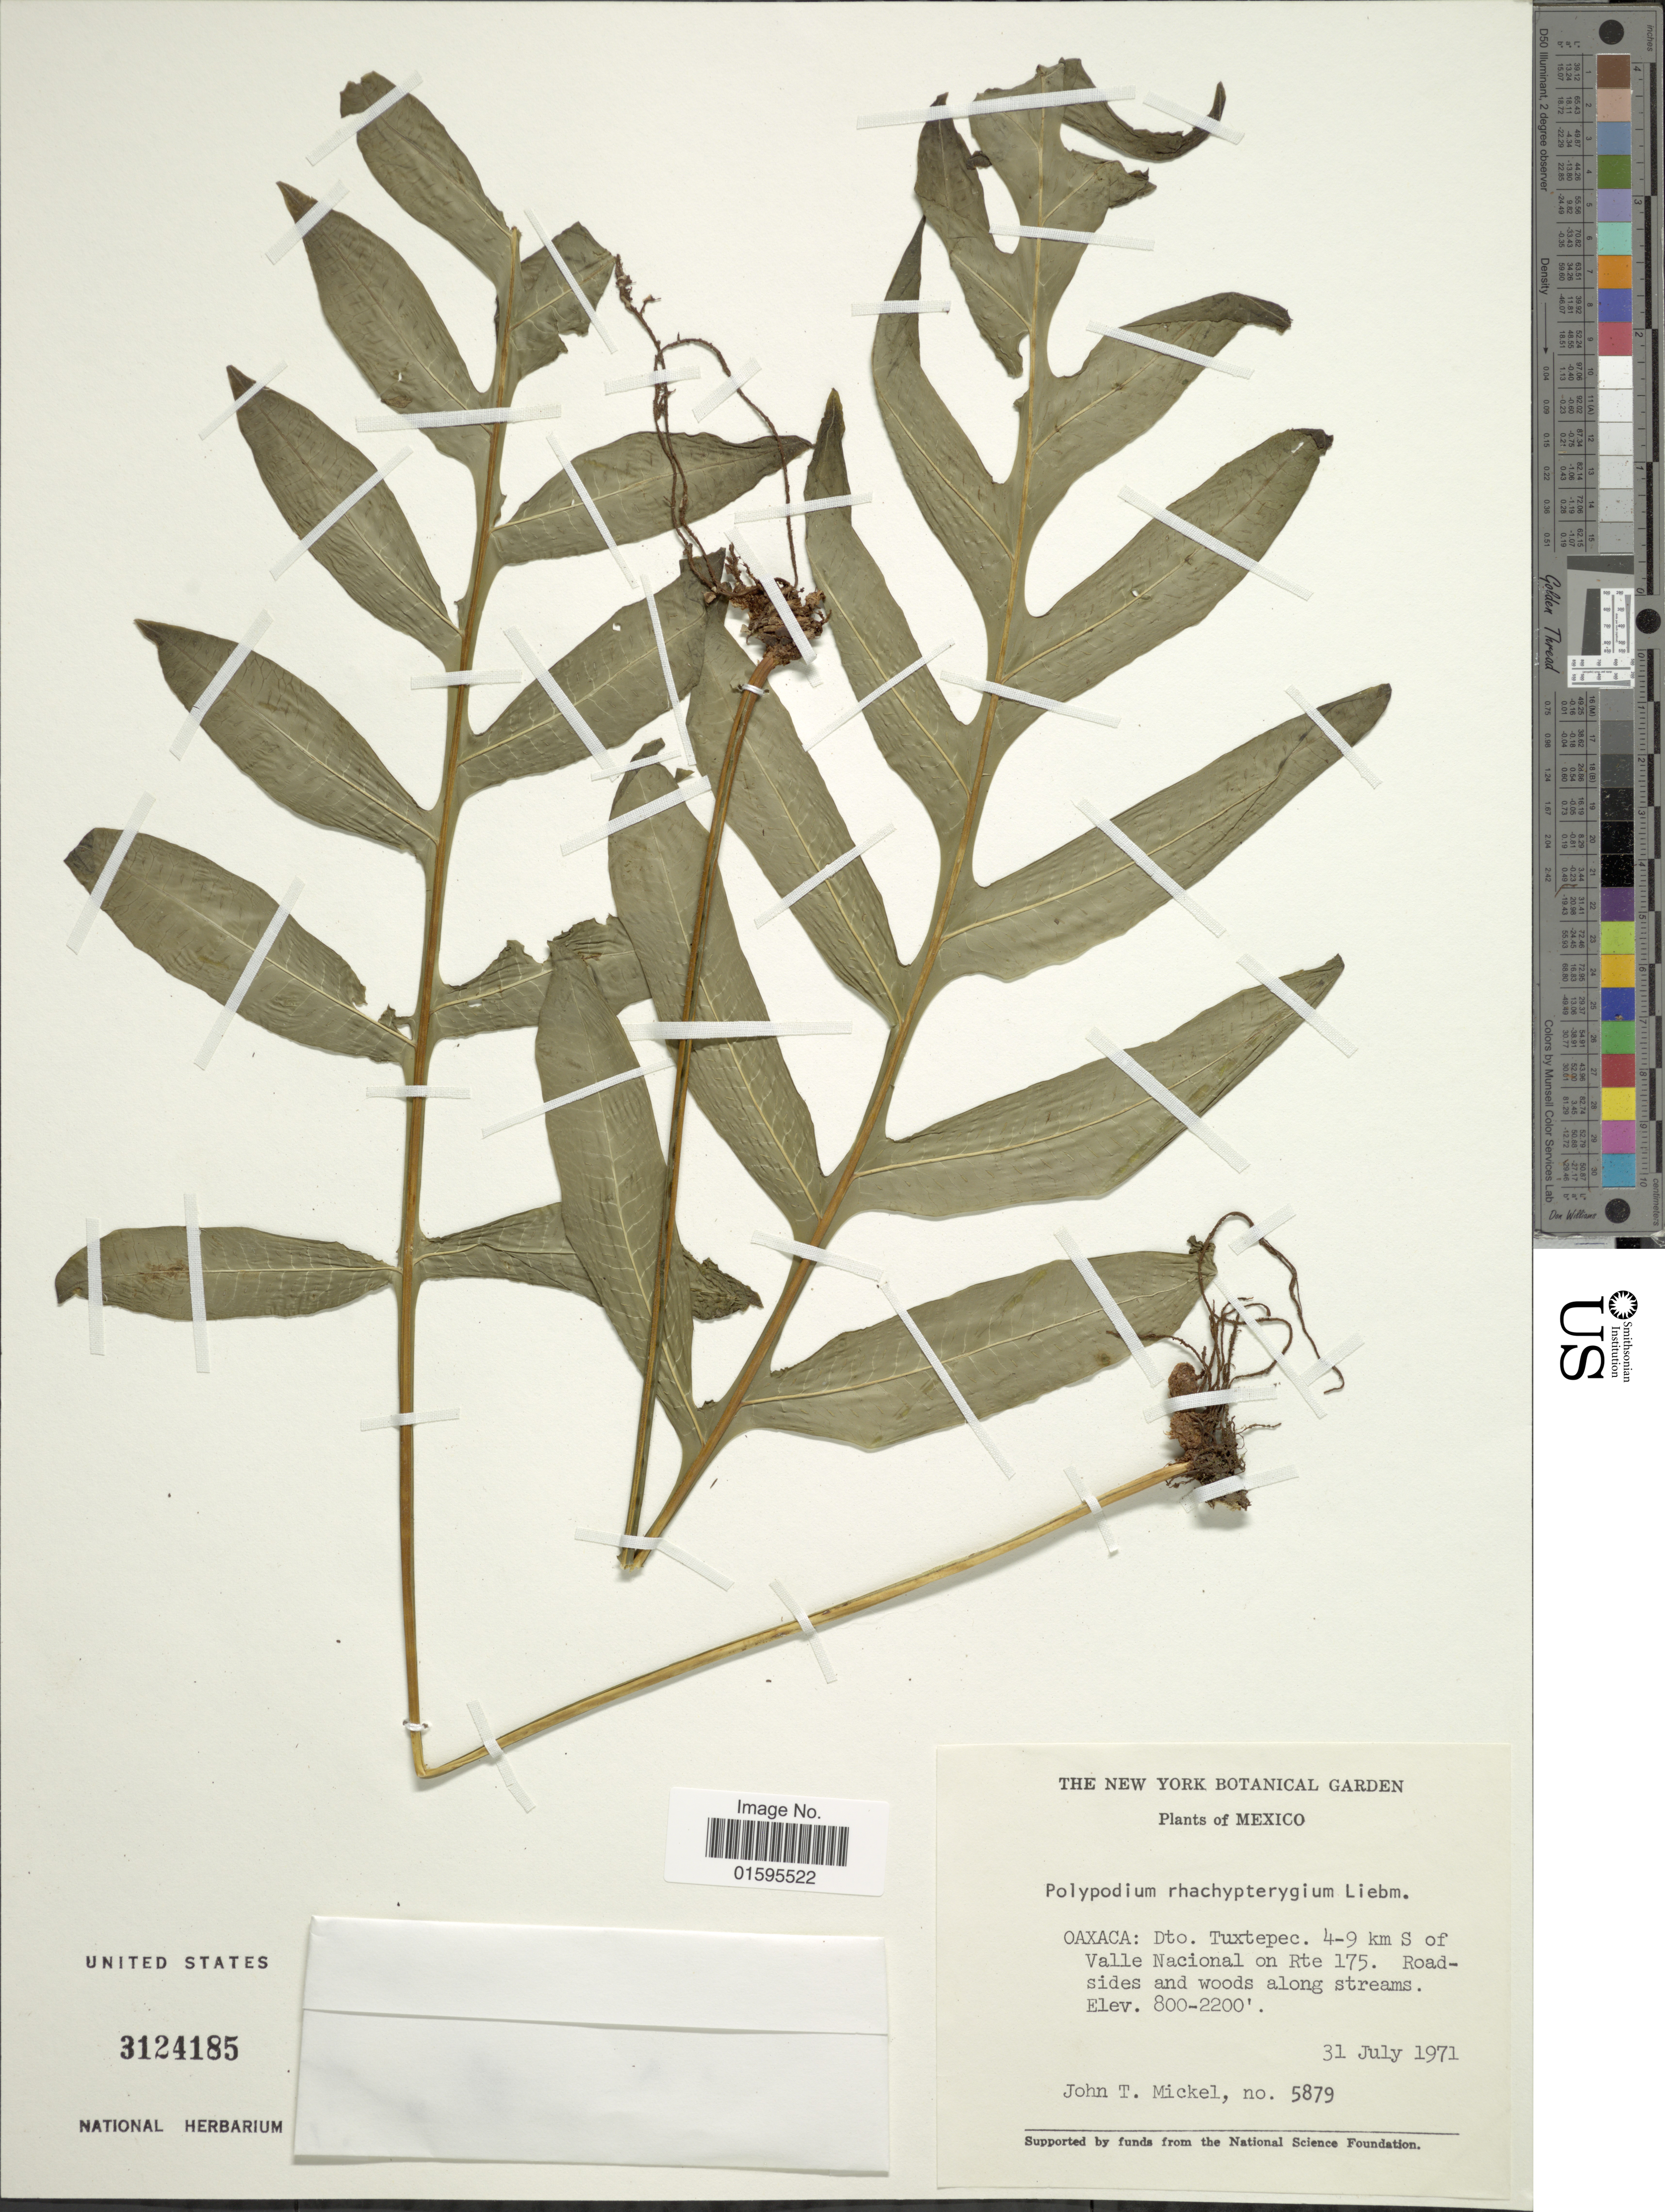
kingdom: Plantae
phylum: Tracheophyta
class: Polypodiopsida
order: Polypodiales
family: Polypodiaceae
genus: Polypodium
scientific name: Polypodium rhachipterygium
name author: Liebm.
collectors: J. T. Mickel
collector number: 5879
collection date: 1971-07-31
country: Mexico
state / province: Oaxaca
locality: Oaxaca: Dto. Tuxtepec, 4-9 km S of Valle Nacional on Rte 175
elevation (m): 244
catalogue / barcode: US 3124185